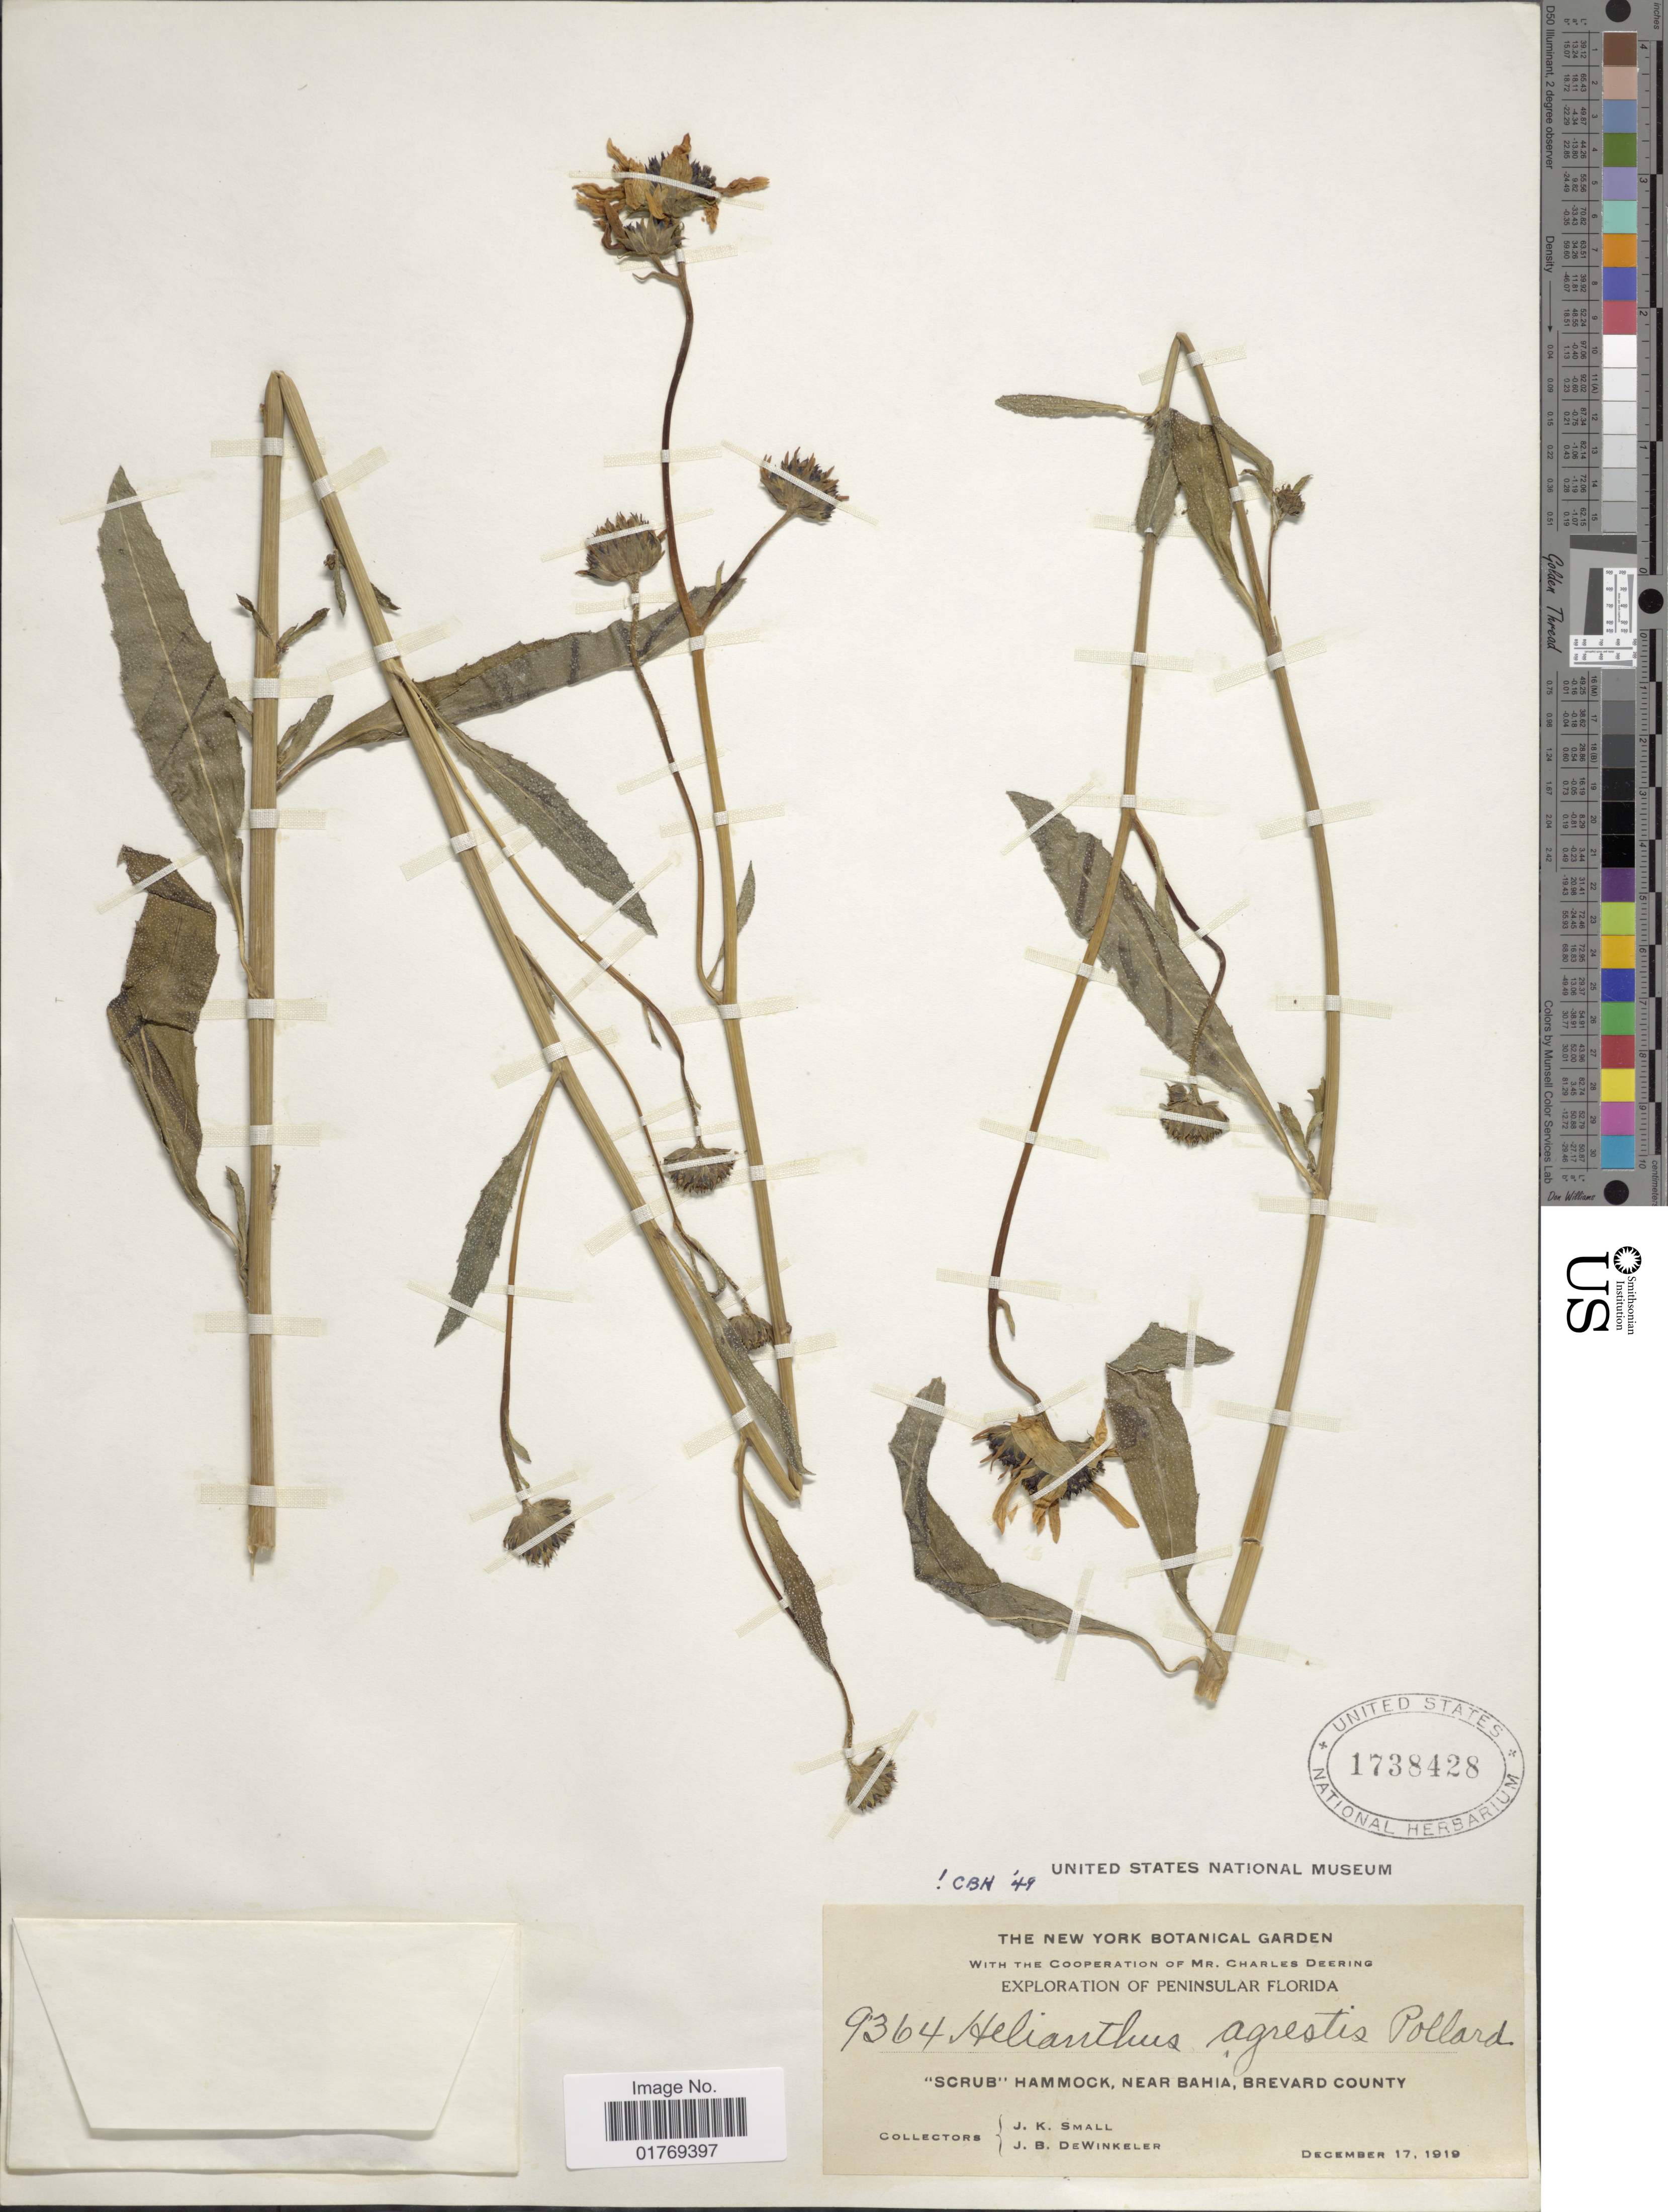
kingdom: Plantae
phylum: Tracheophyta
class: Magnoliopsida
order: Asterales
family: Asteraceae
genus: Helianthus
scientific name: Helianthus agrestis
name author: Pollard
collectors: J. K. Small & J. B. Dewinkeler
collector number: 9364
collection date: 1919-12-17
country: United States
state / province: Florida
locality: Peninsular Florida. "scrub" Hammock, near Bahia, Brevard County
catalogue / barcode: US 1738428